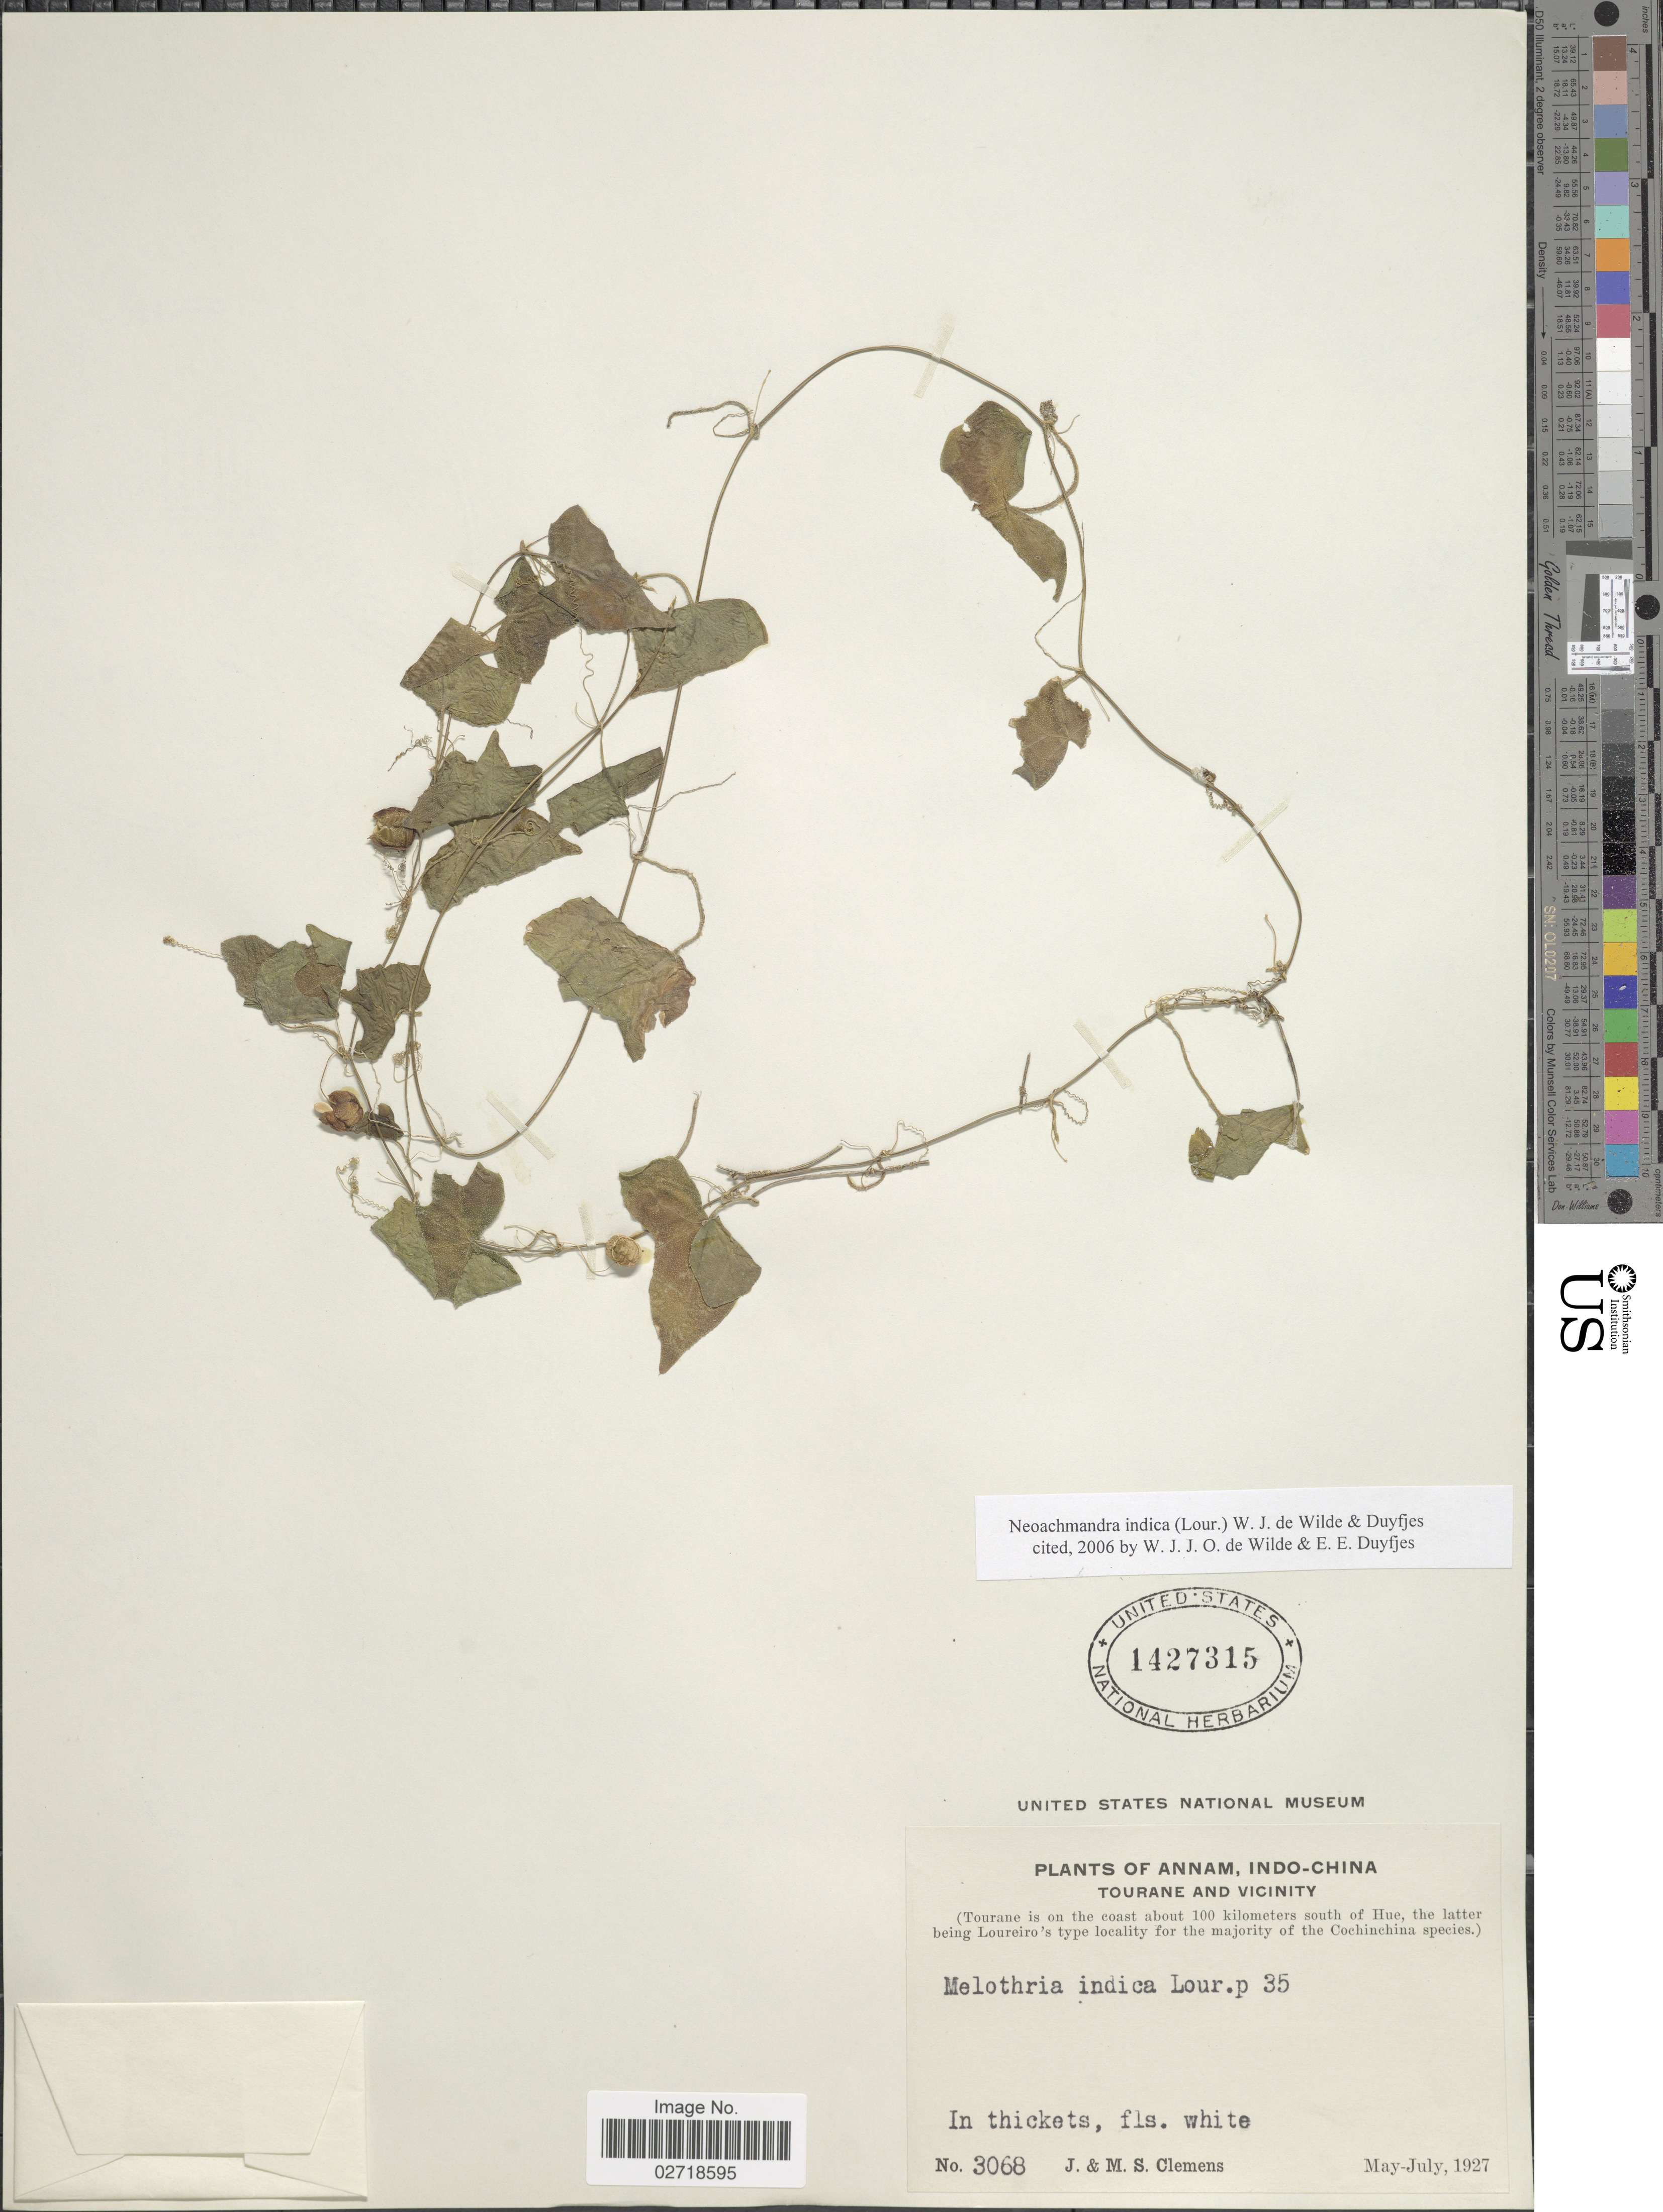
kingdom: Plantae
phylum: Tracheophyta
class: Magnoliopsida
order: Cucurbitales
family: Cucurbitaceae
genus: Zehneria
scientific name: Zehneria indica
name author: (Lour.) Keraudren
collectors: J. Clemens & M. S. Clemens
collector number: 3068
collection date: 1927-05/1927-07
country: Vietnam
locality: Annam, Indo-China, Tourane and Vicinity (Tourane is on the coast about 100 kilometers south of Hue)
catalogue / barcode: US 1427315